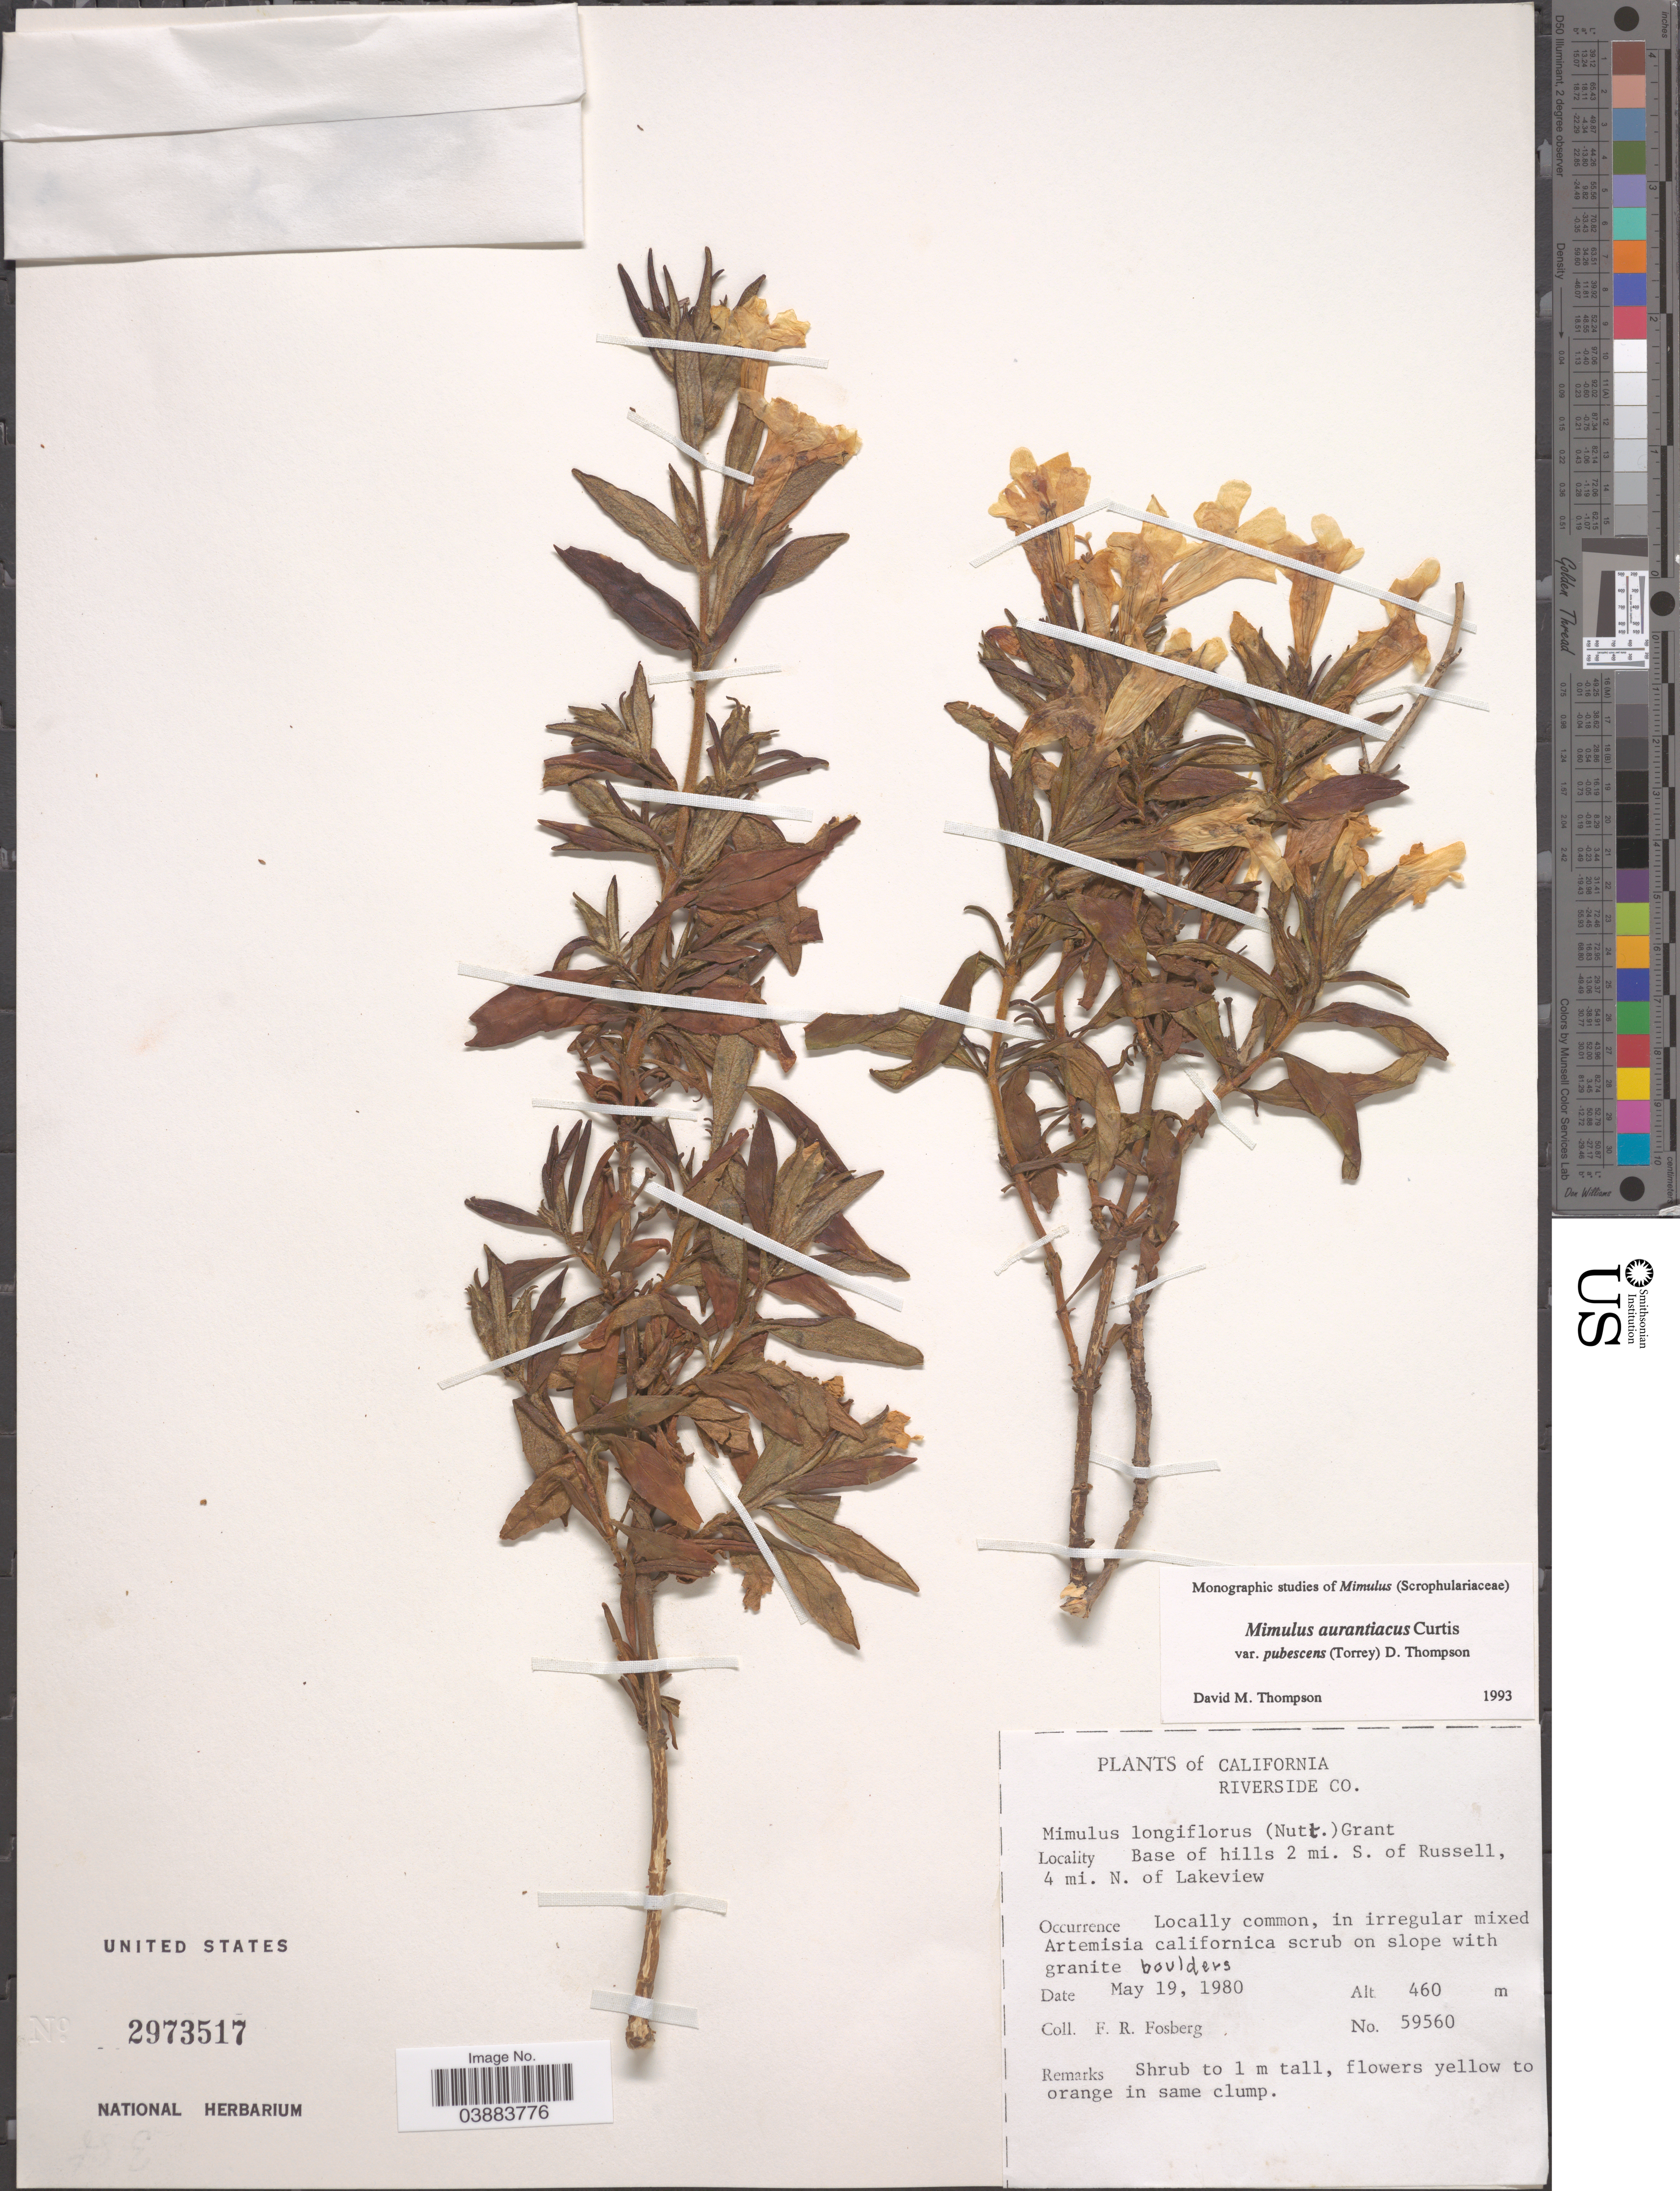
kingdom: Plantae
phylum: Tracheophyta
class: Magnoliopsida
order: Lamiales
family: Phrymaceae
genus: Diplacus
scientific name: Diplacus aurantiacus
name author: (Curtis) Jeps.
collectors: F. R. Fosberg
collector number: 59560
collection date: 1980-05-19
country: United States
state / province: California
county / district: Riverside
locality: Riverside Co. Base of hills 2 mi. S. of Russell, 4 mi. N. of Lakeview.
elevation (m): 460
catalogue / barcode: US 2973517